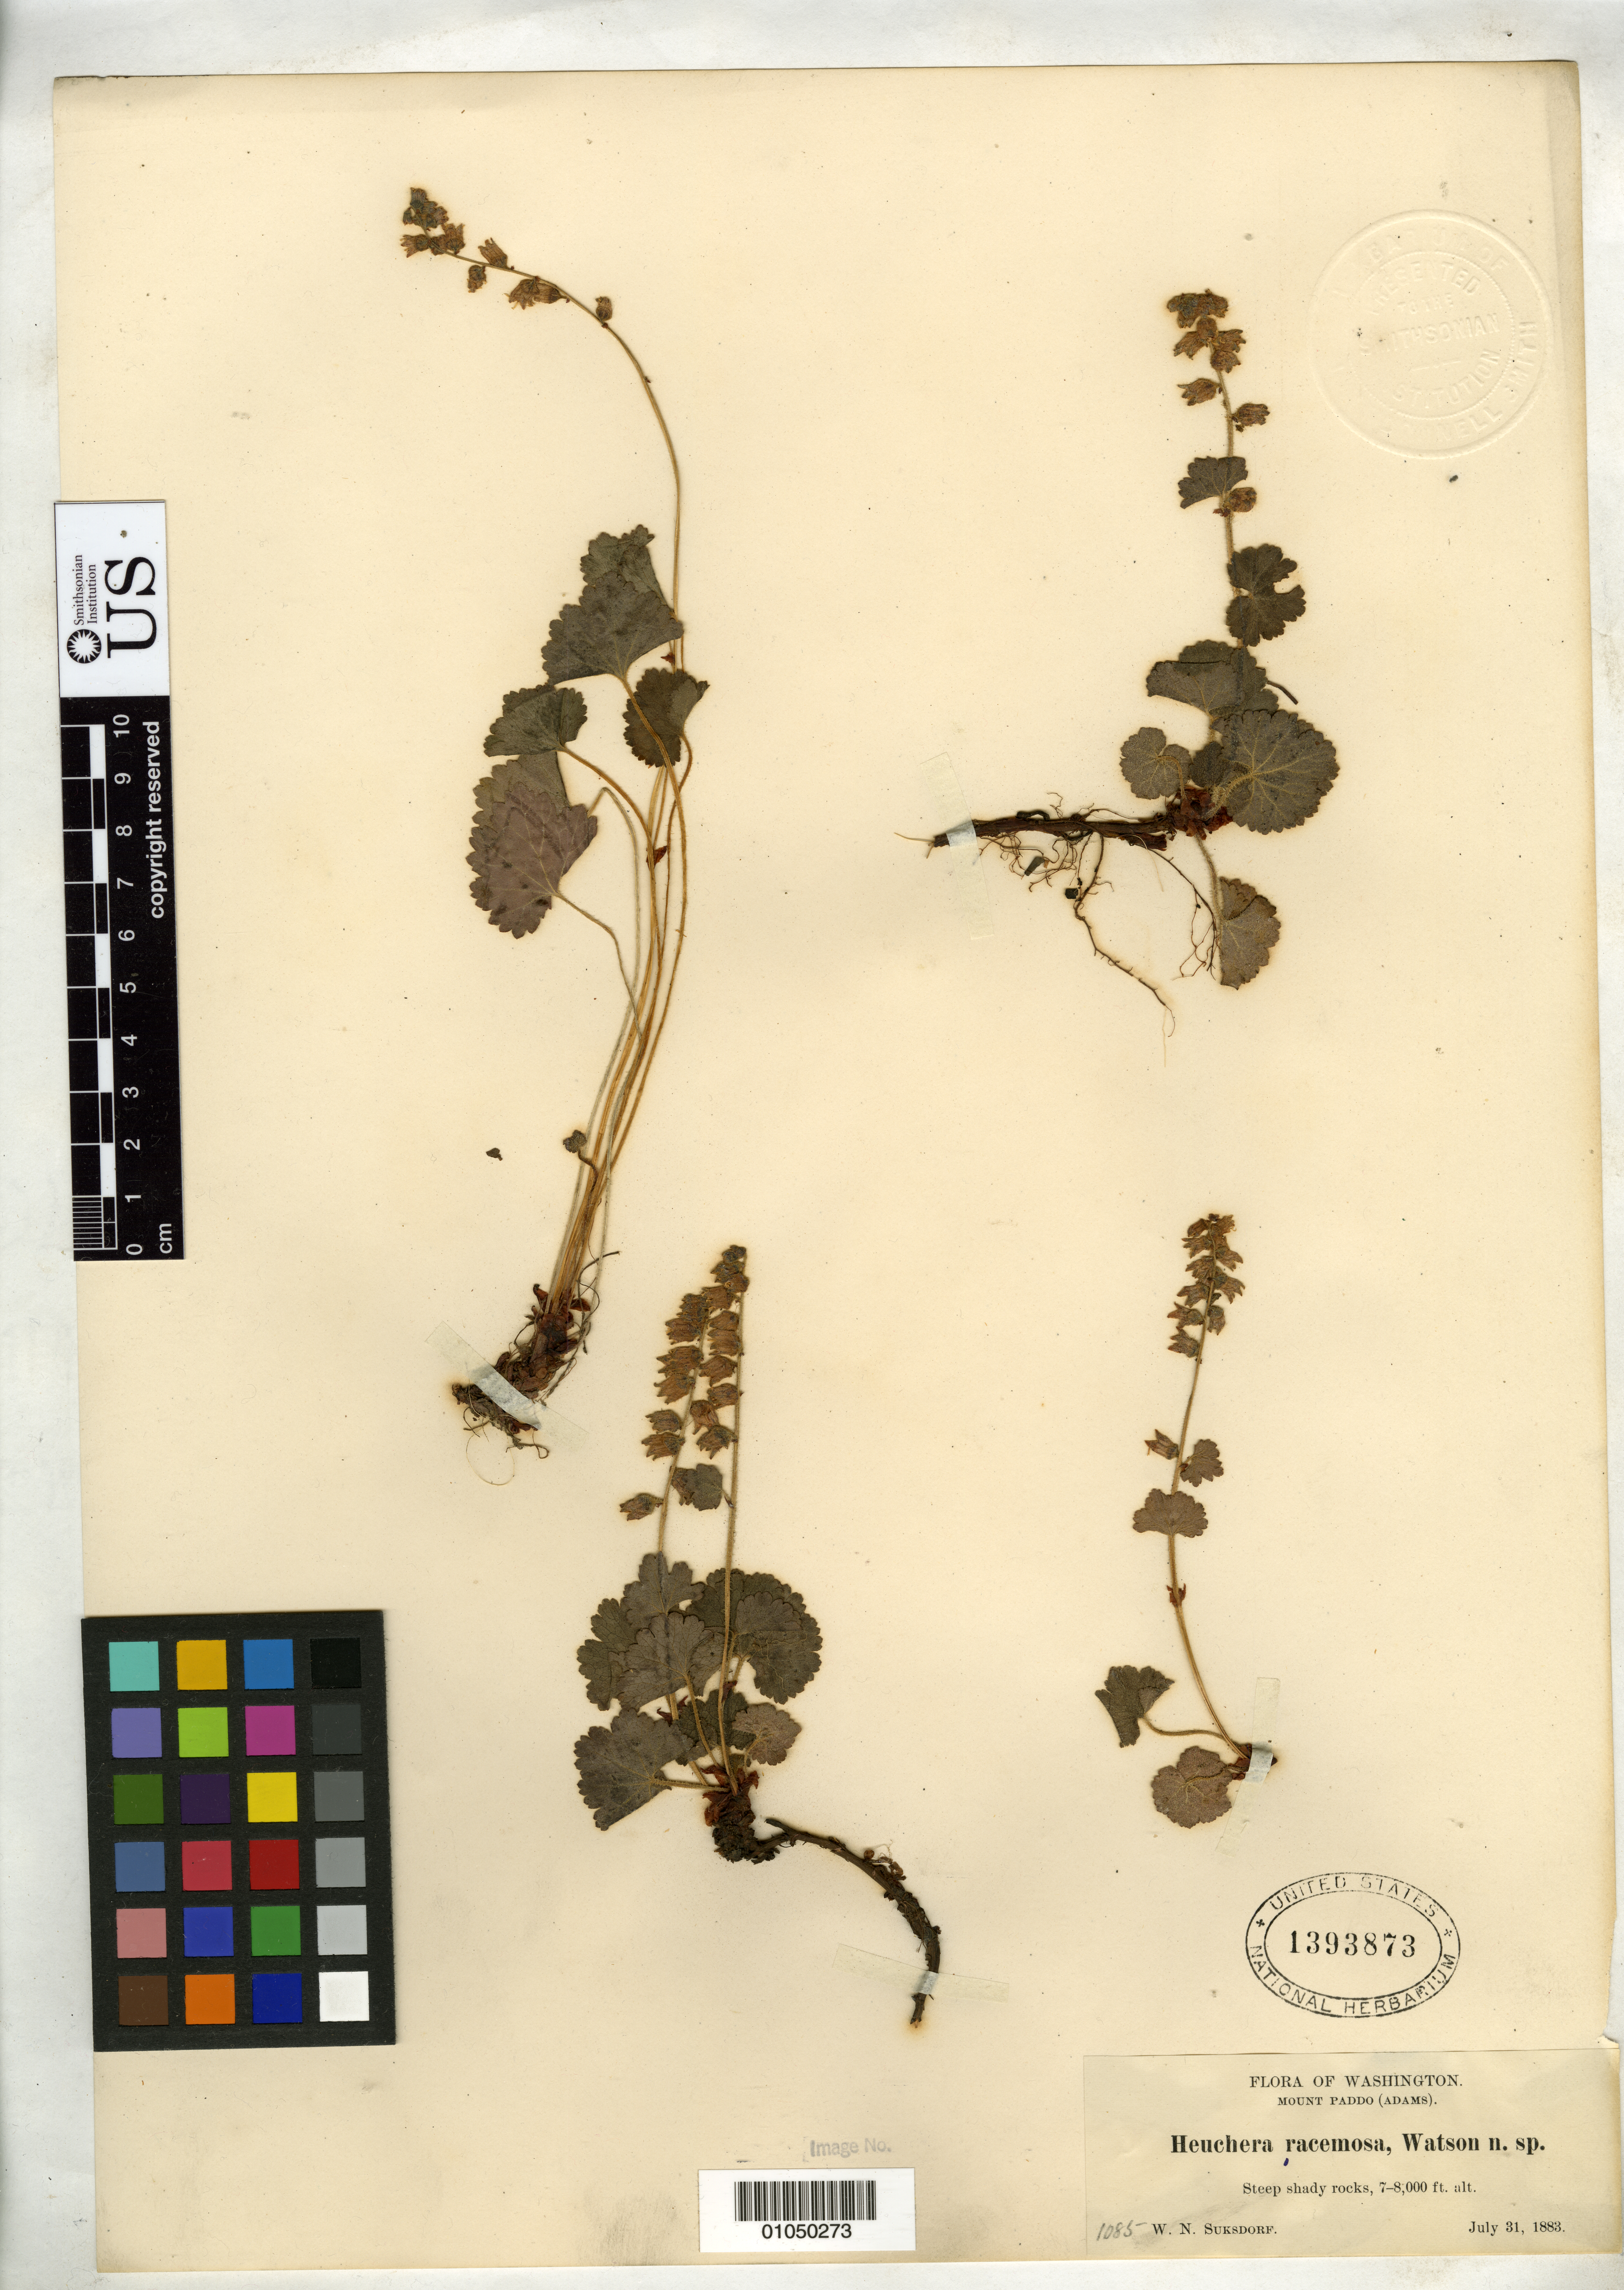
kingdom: Plantae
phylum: Tracheophyta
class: Magnoliopsida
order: Saxifragales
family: Saxifragaceae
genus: Heuchera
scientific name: Heuchera racemosa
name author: S. Watson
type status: Isotype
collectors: W. N. Suksdorf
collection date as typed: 31 Jul 1883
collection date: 1883-07-31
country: United States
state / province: Washington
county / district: Yakima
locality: Mount Paddo (Adams).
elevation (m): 2134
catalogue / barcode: US 1393873